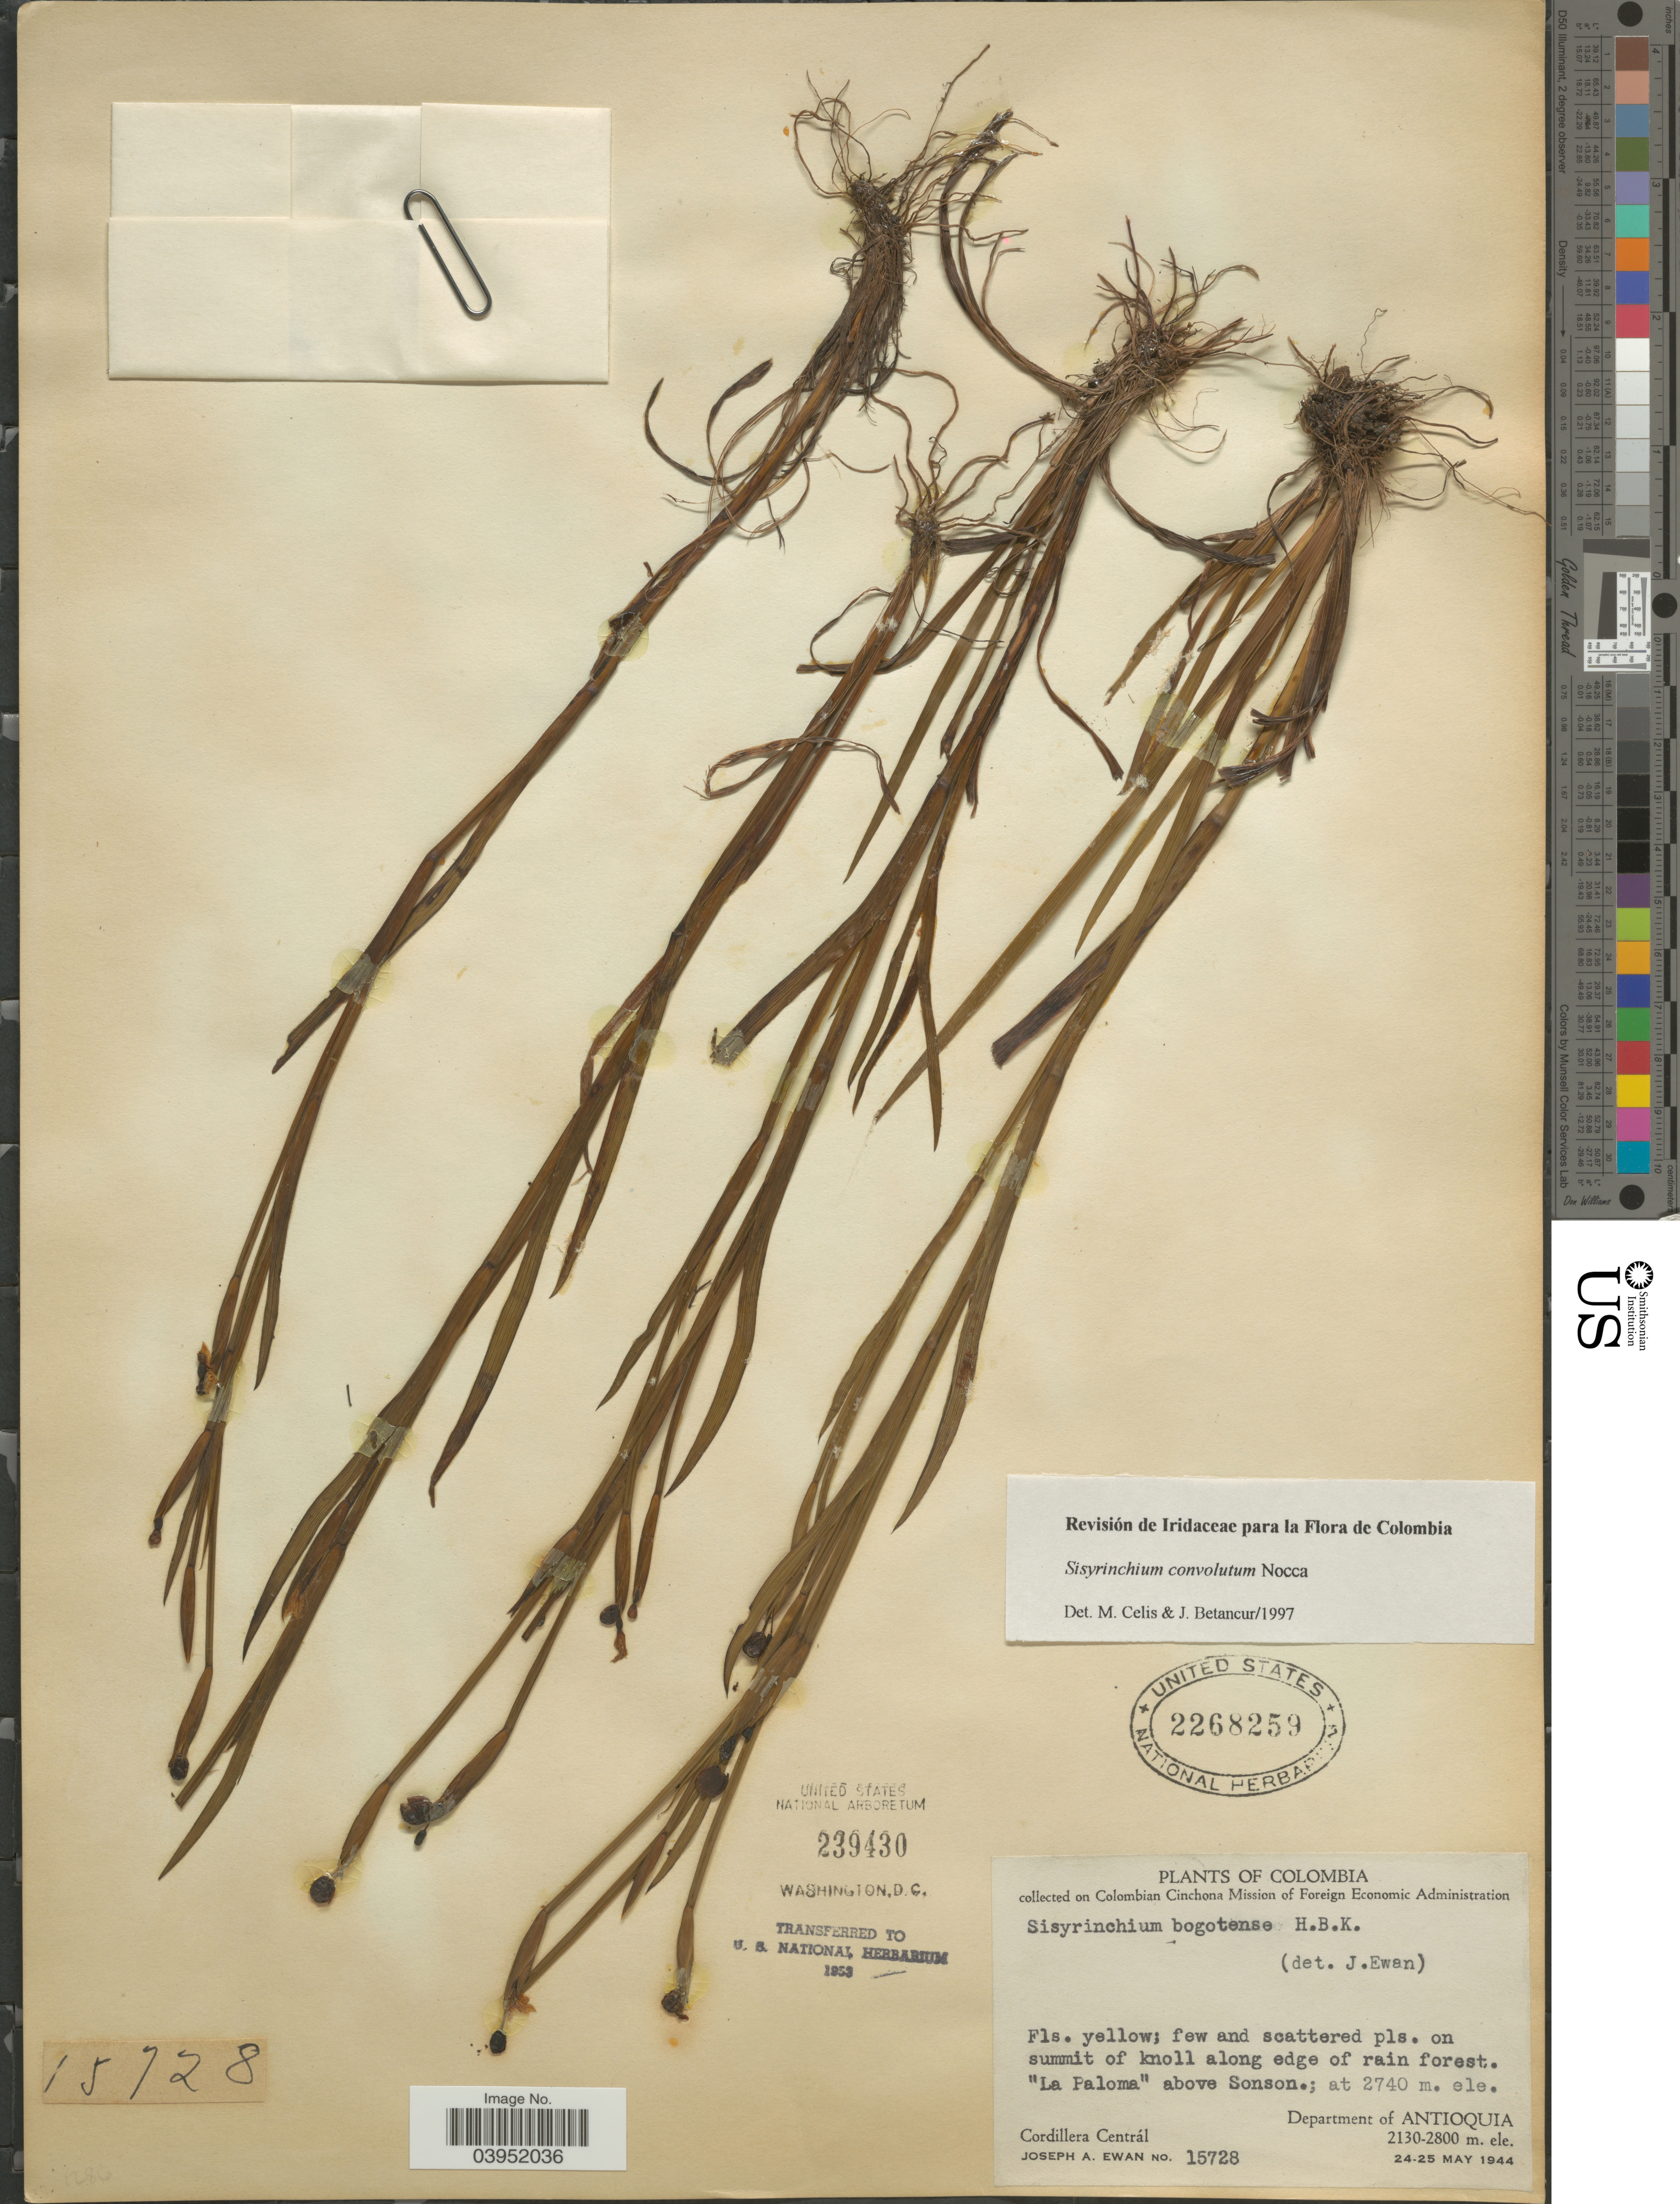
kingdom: Plantae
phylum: Tracheophyta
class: Liliopsida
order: Asparagales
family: Iridaceae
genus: Sisyrinchium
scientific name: Sisyrinchium convolutum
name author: Nocca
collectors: J. A. Ewan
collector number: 15728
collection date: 1944-05-24/1944-05-25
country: Colombia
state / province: Antioquia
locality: La Paloma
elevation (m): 2740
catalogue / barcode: US 2268259